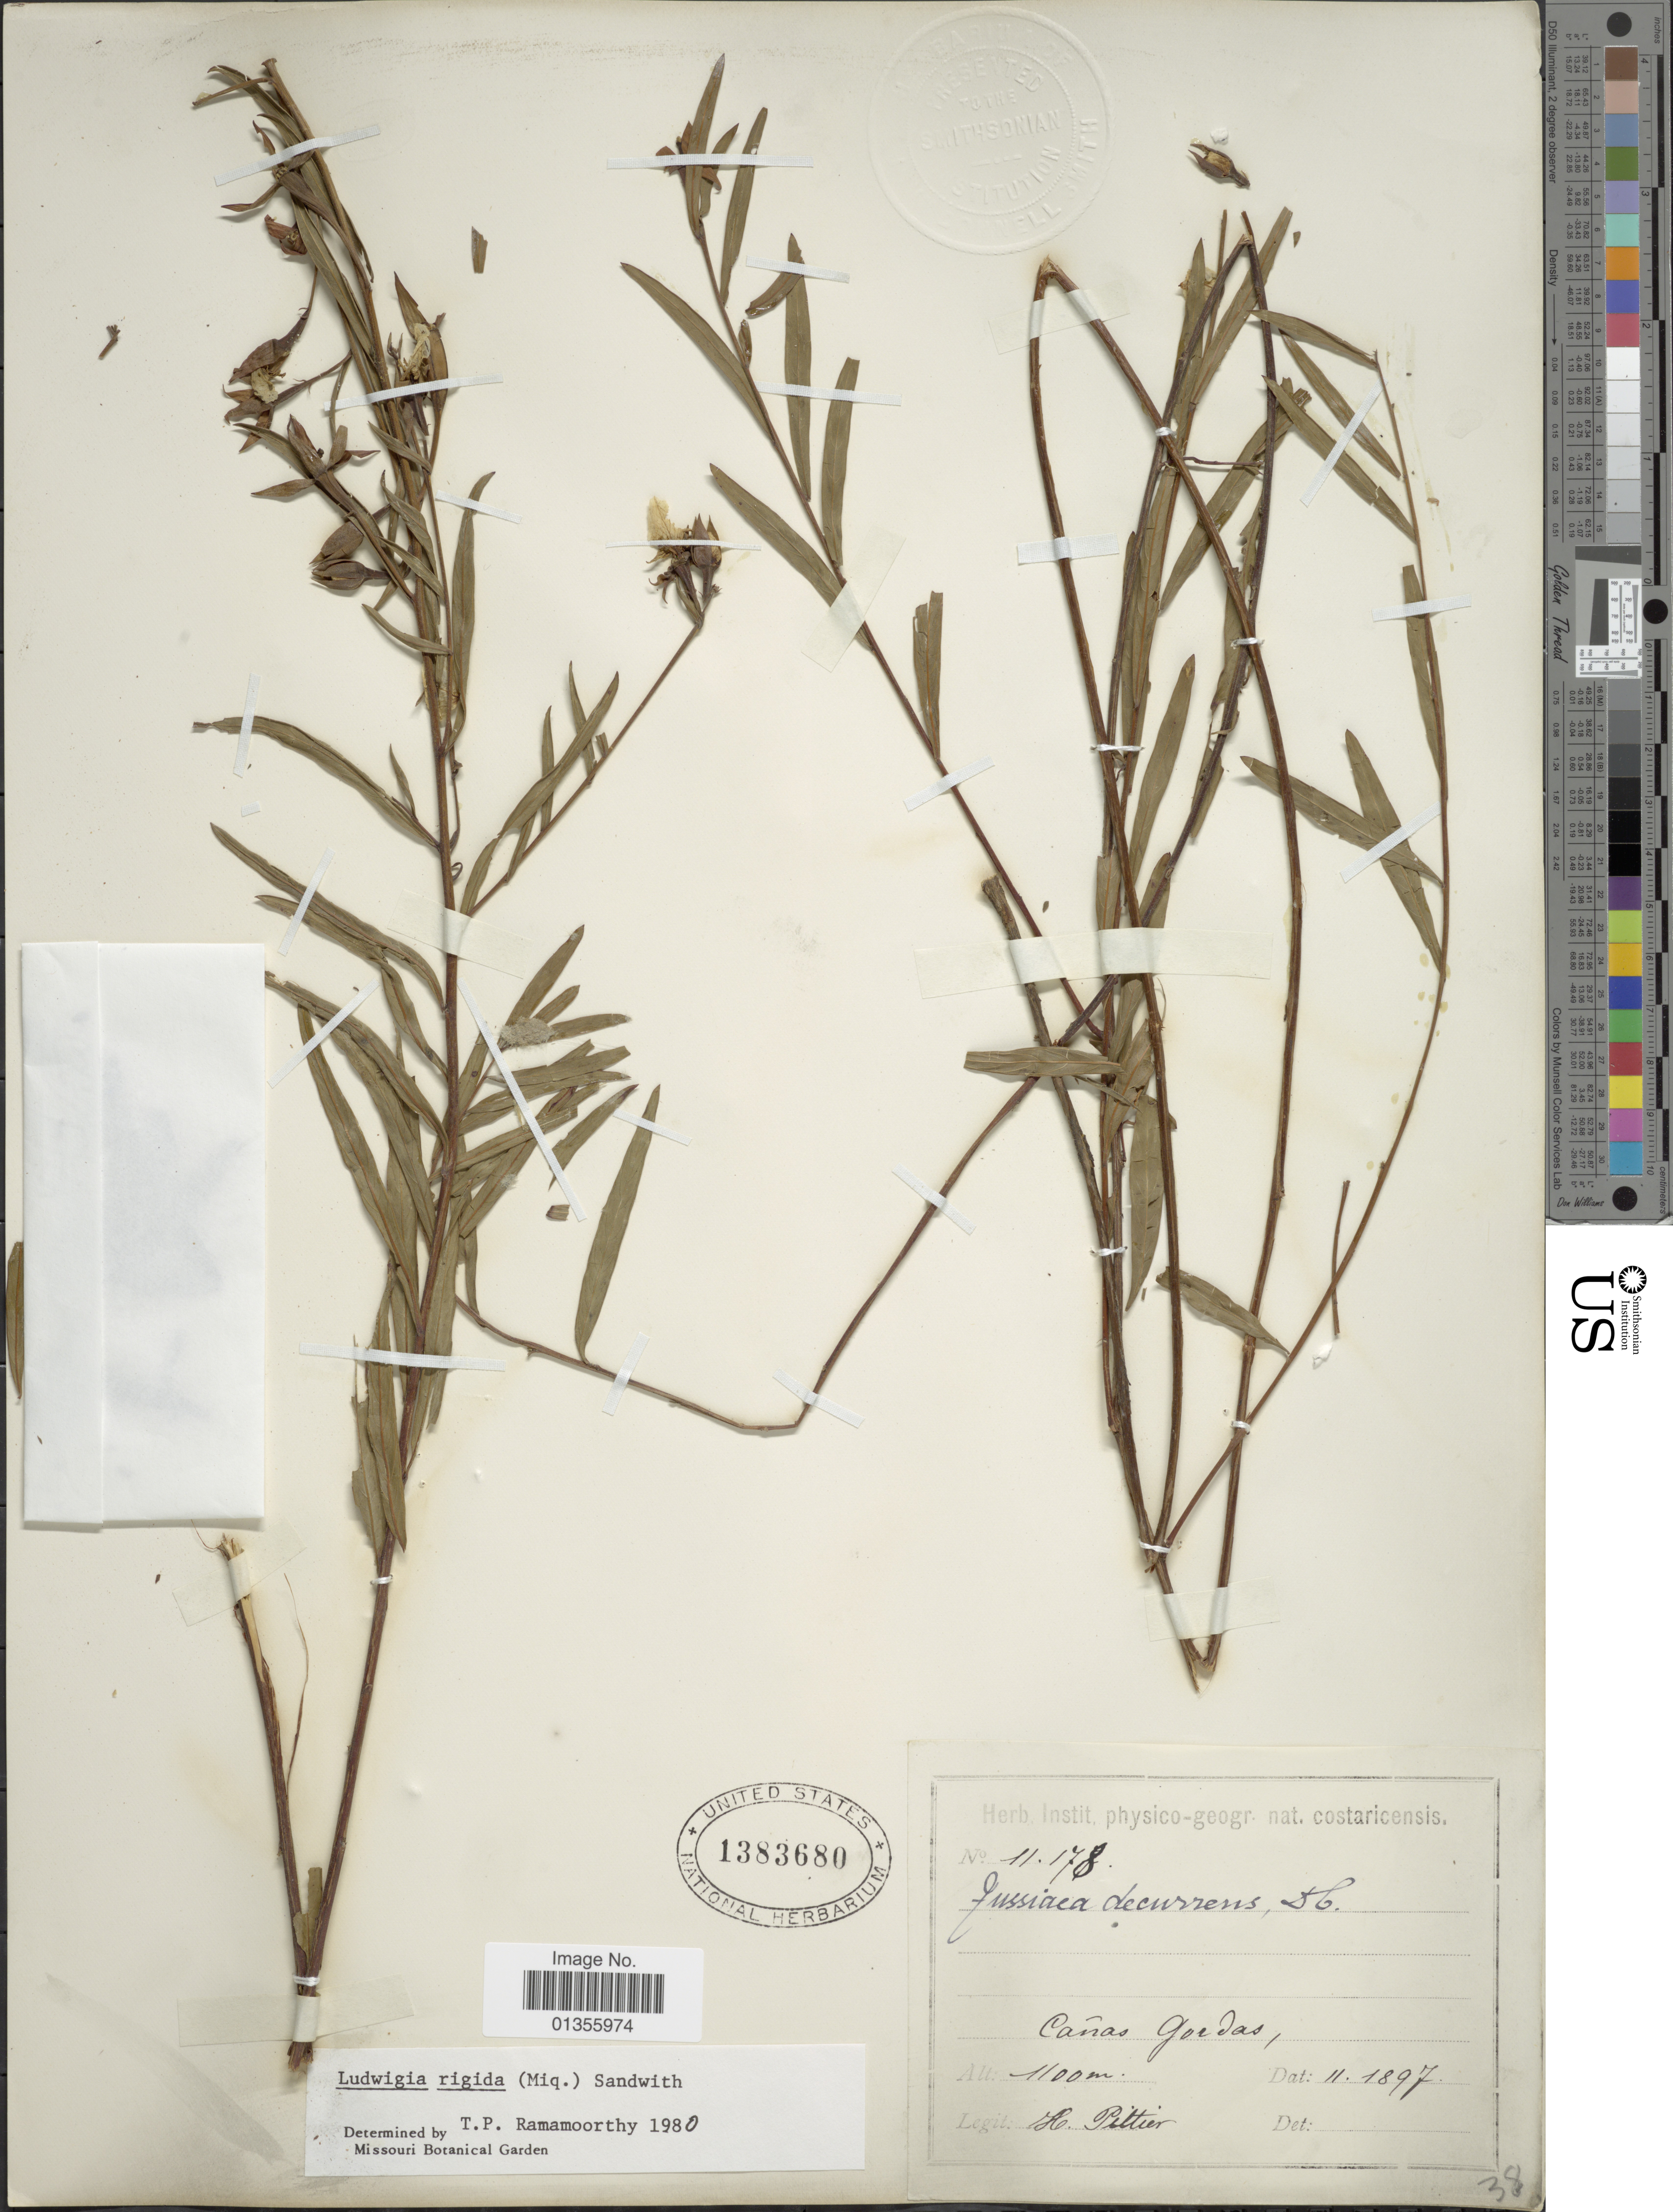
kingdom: Plantae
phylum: Tracheophyta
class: Magnoliopsida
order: Myrtales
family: Onagraceae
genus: Ludwigia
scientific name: Ludwigia rigida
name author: (Miq.) Sandwith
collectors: H. F. Pittier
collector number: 11178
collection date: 1897-11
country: Colombia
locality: Cañas Gordas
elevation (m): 335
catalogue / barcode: US 1383680